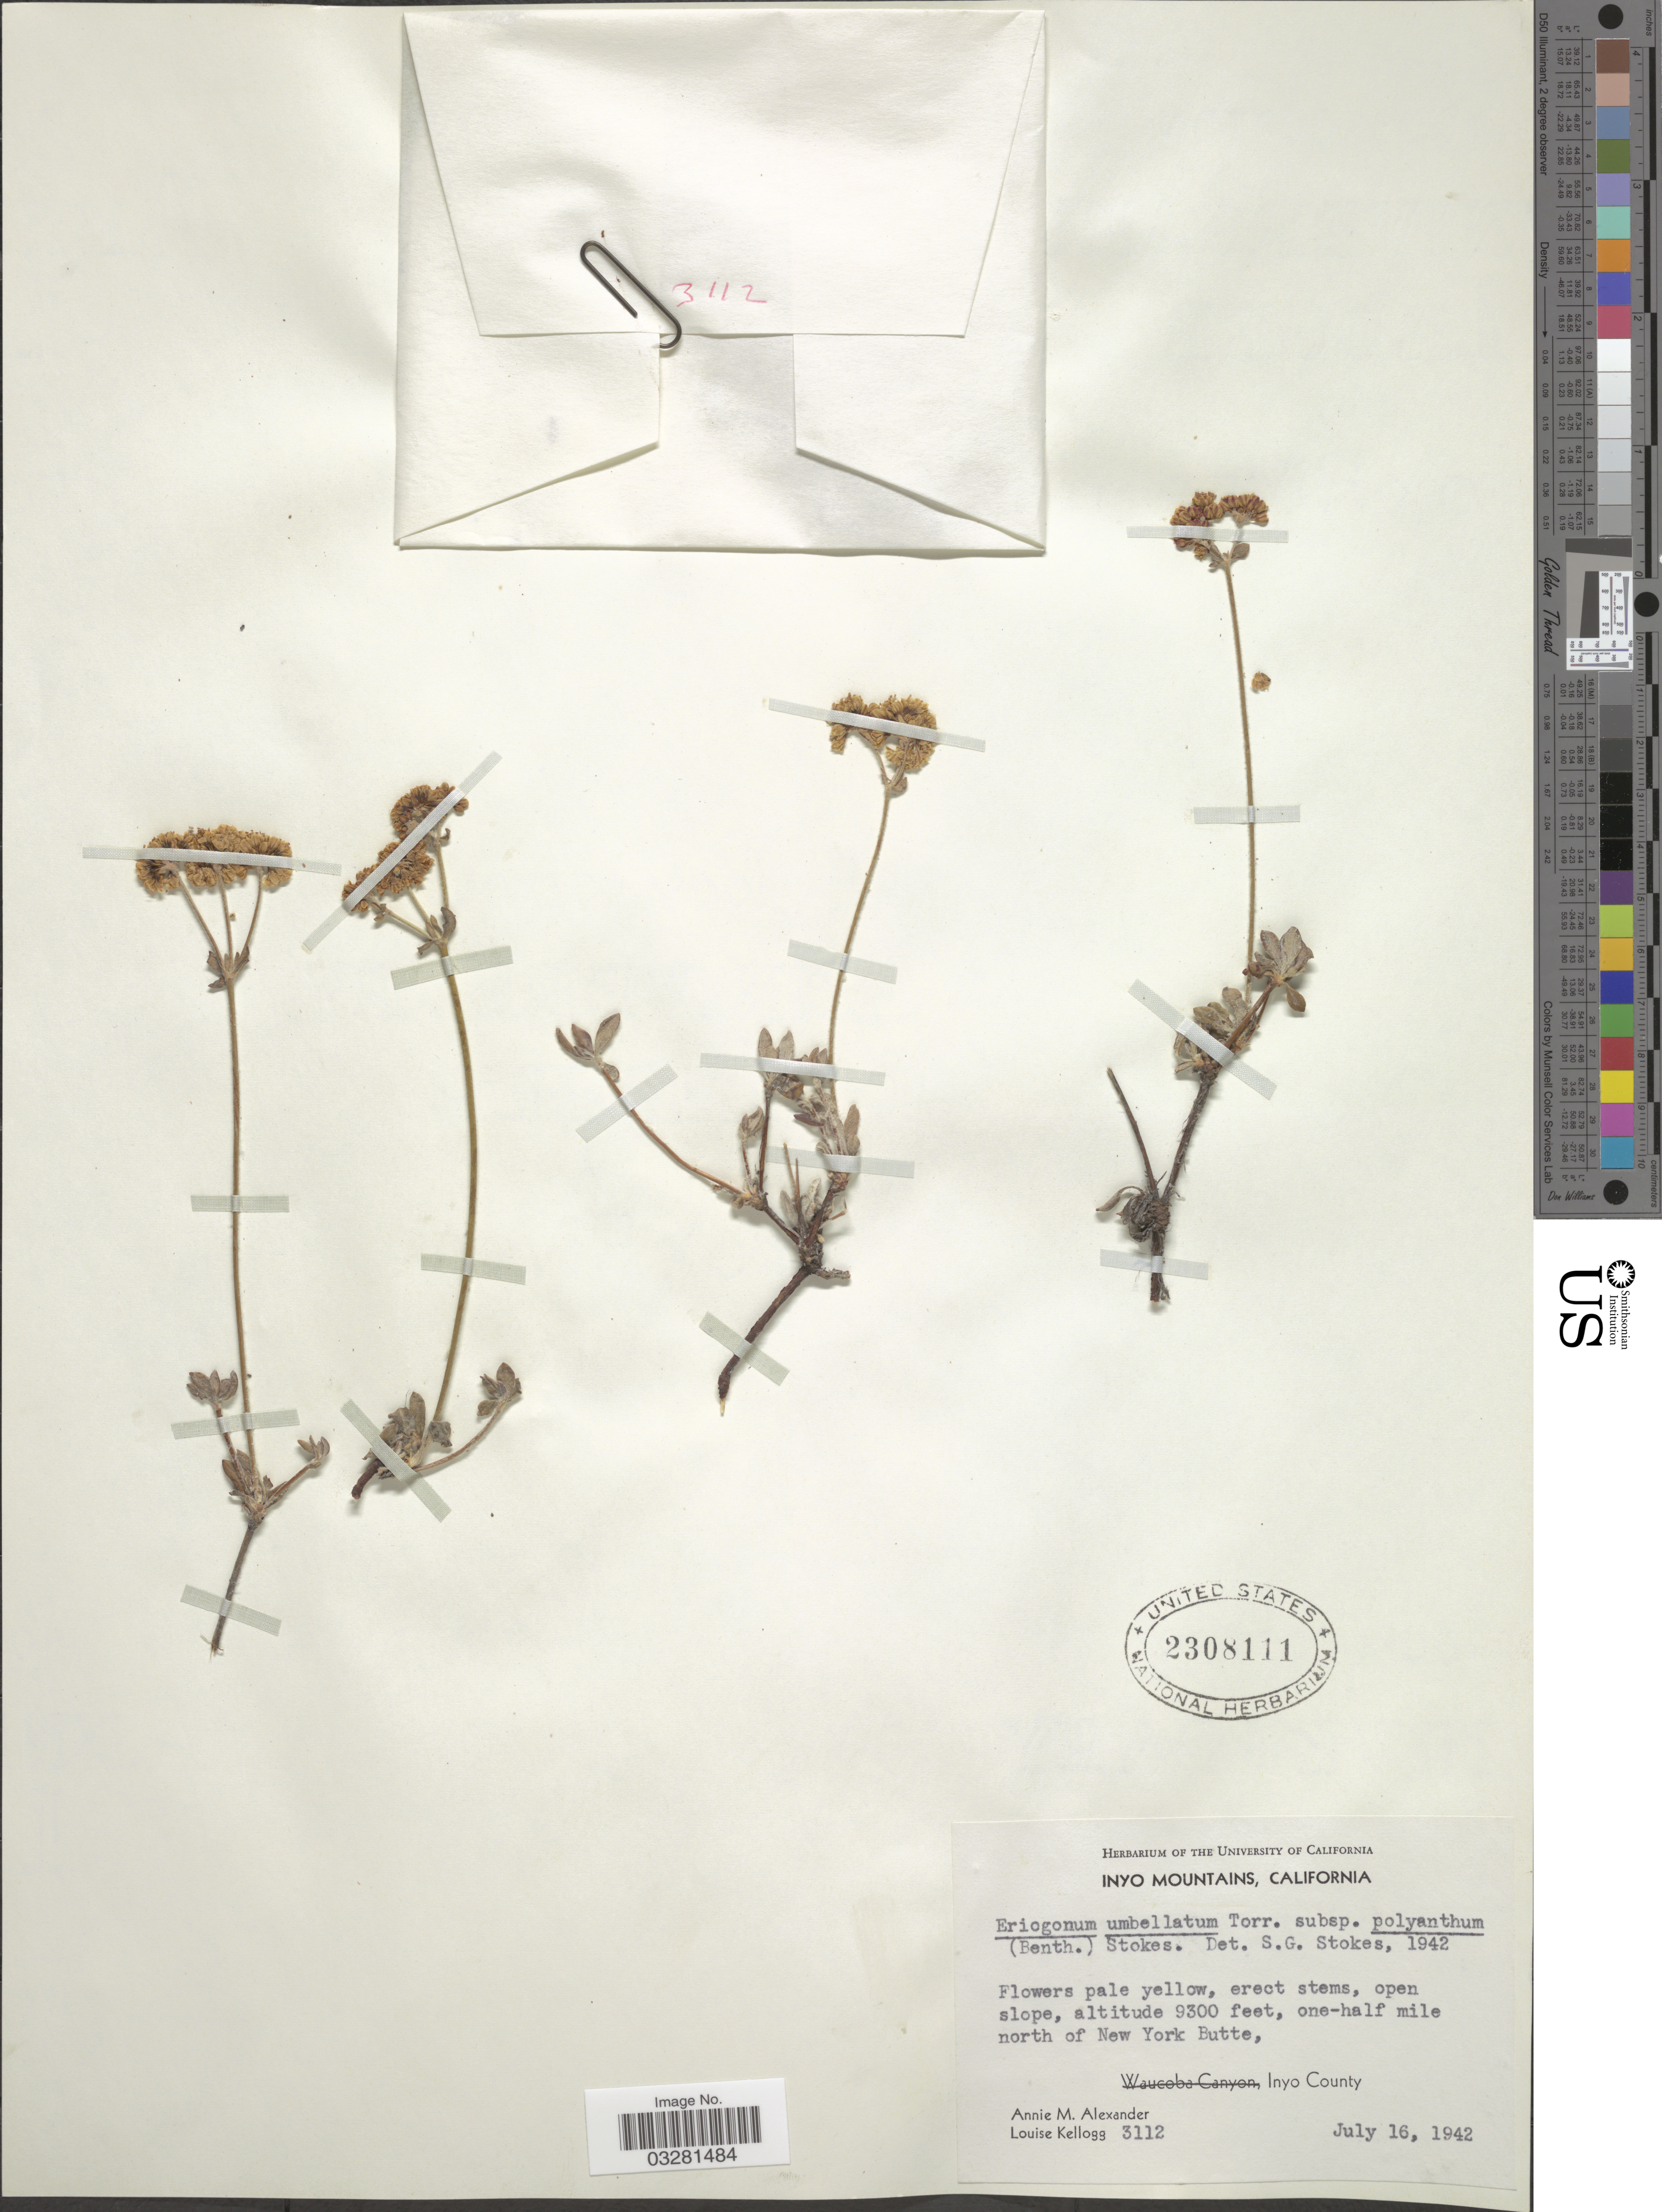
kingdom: Plantae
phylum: Tracheophyta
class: Magnoliopsida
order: Caryophyllales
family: Polygonaceae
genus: Eriogonum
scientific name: Eriogonum umbellatum var. aridum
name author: (S.W. Greene) C.L. Hitchc.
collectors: A. M. Alexander & L. Kellogg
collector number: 3112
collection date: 1942-07-16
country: United States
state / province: California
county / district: Inyo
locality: Inyo Mountains. One-half mile north of New York Butte. Inyo County.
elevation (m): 2835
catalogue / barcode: US 2308111